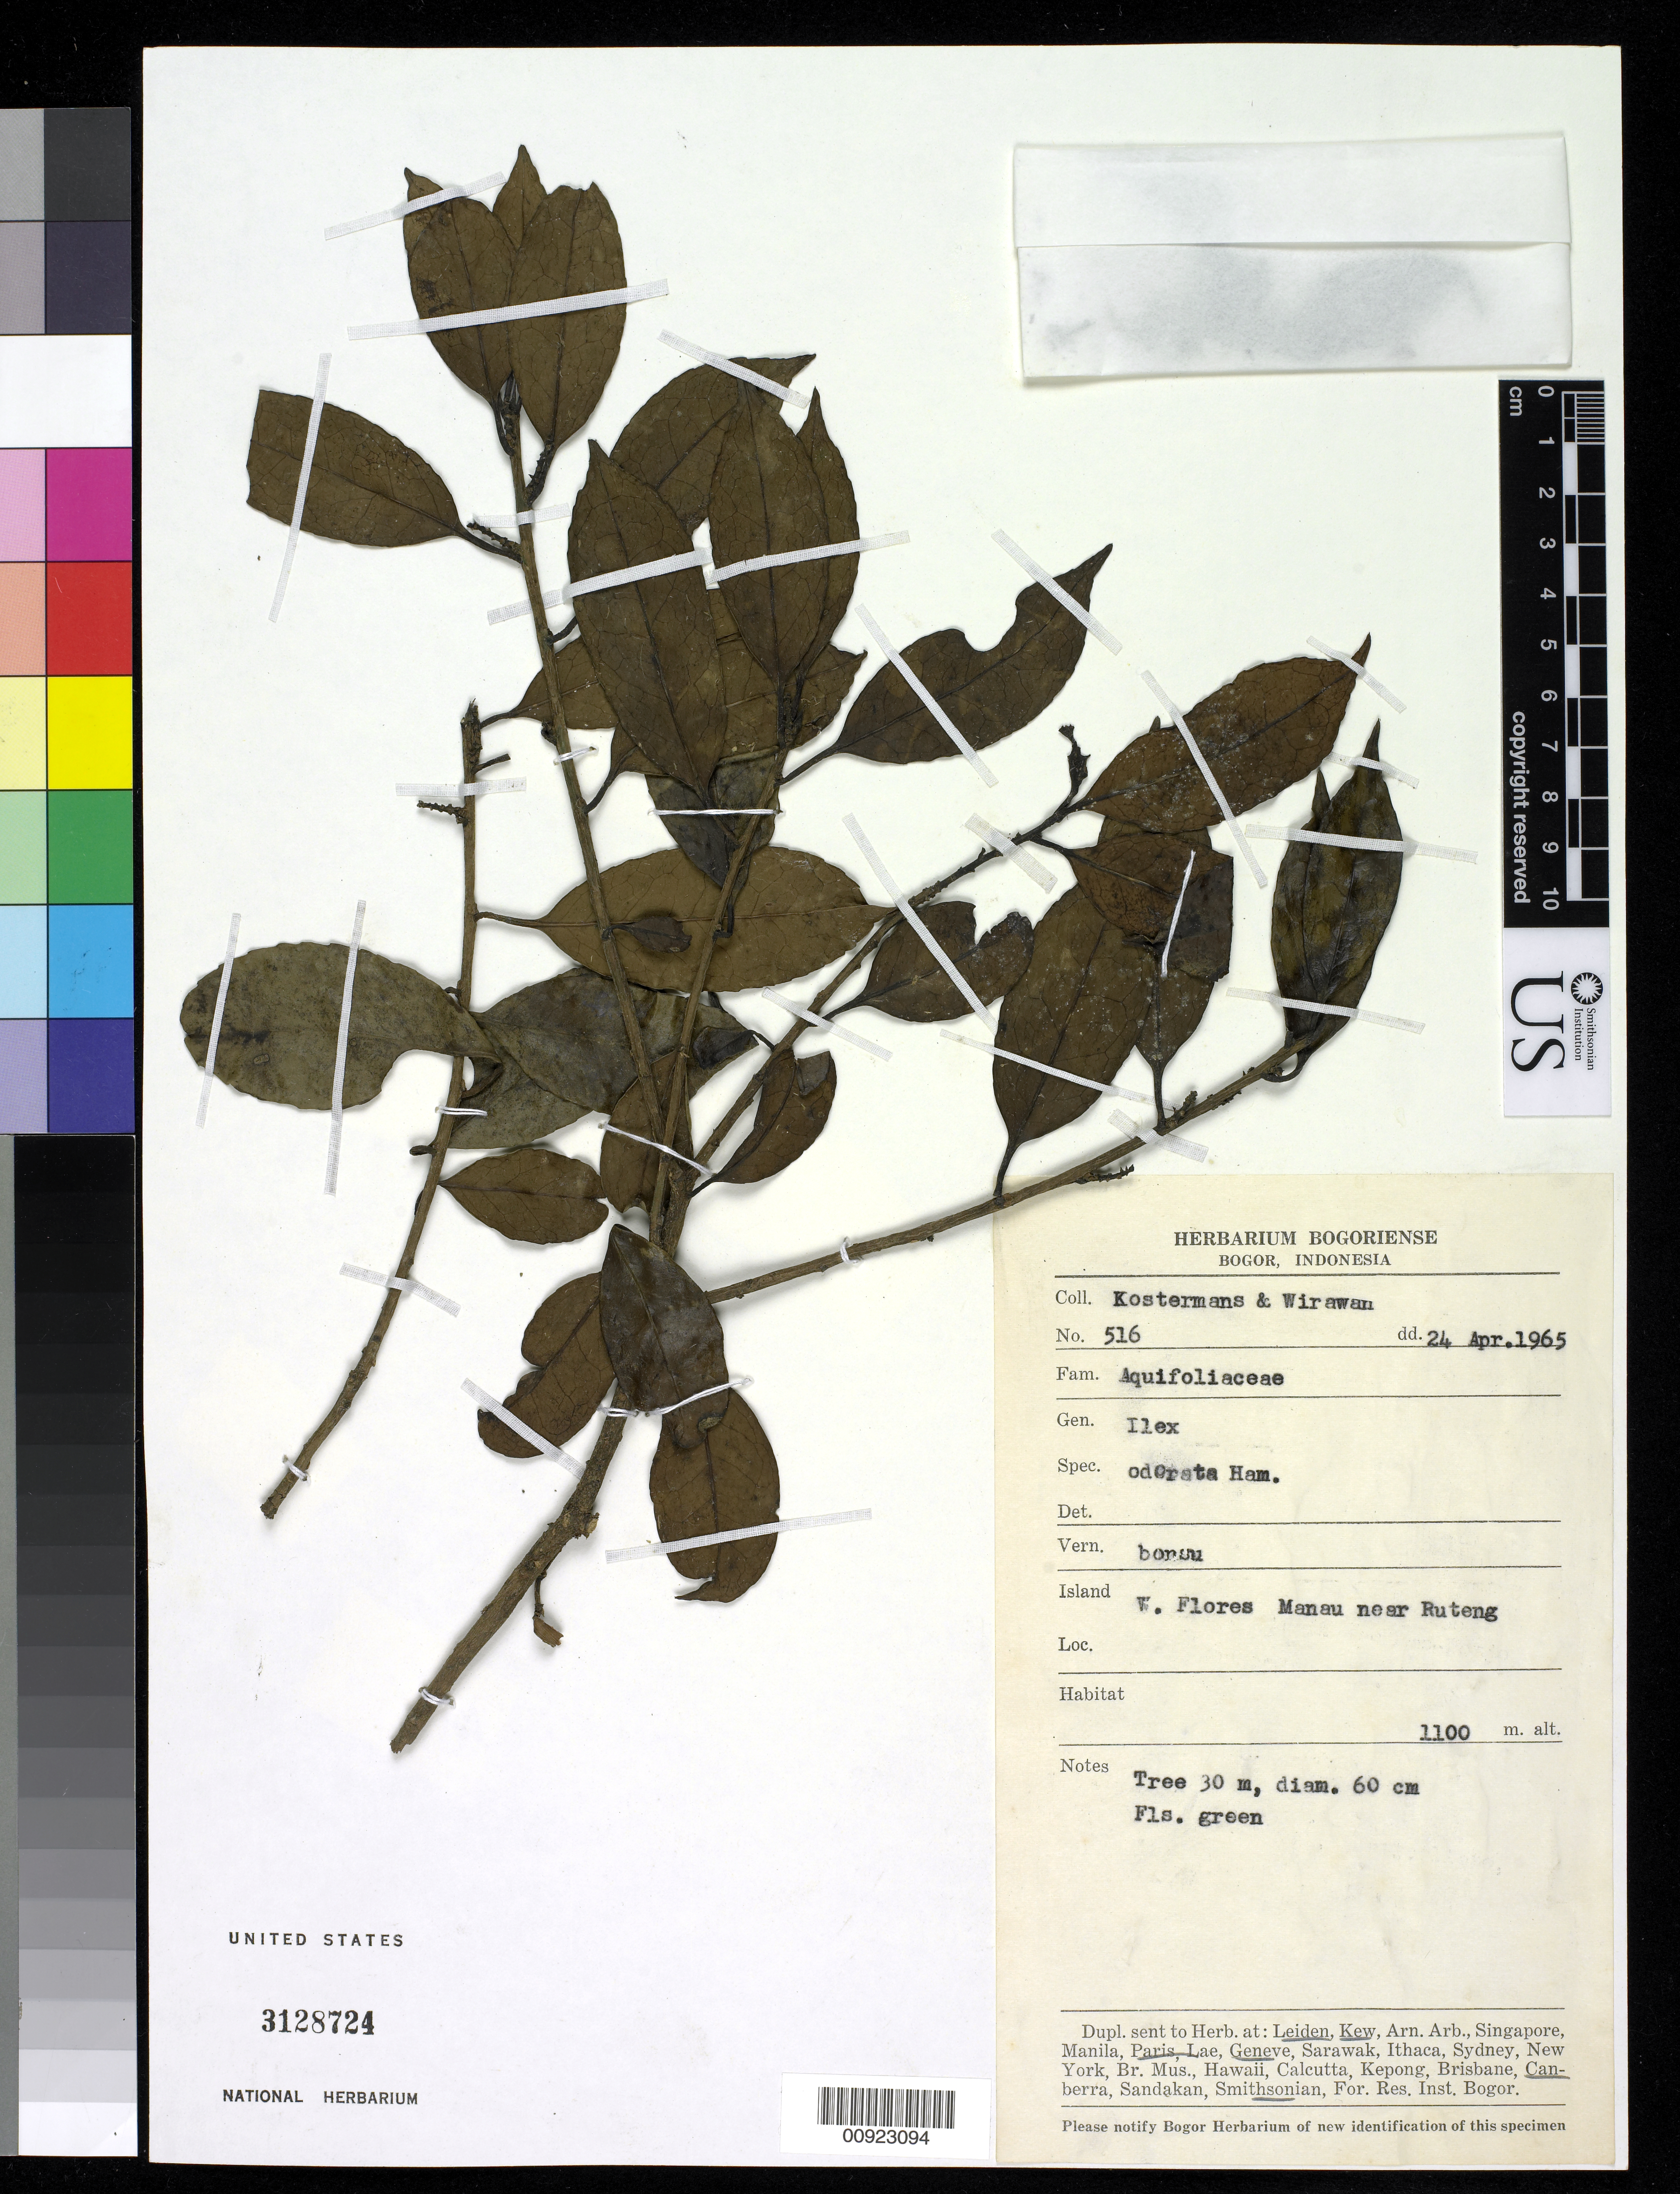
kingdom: Plantae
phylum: Tracheophyta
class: Magnoliopsida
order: Aquifoliales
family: Aquifoliaceae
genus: Ilex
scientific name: Ilex odorata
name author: Ham.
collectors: A. J. G. Kostermans & N. Wirawan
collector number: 516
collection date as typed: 24 Apr 1965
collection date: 1965-04-24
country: Indonesia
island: Java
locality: W. Flores Manau near Ruteng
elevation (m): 1100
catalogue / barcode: US 3128724